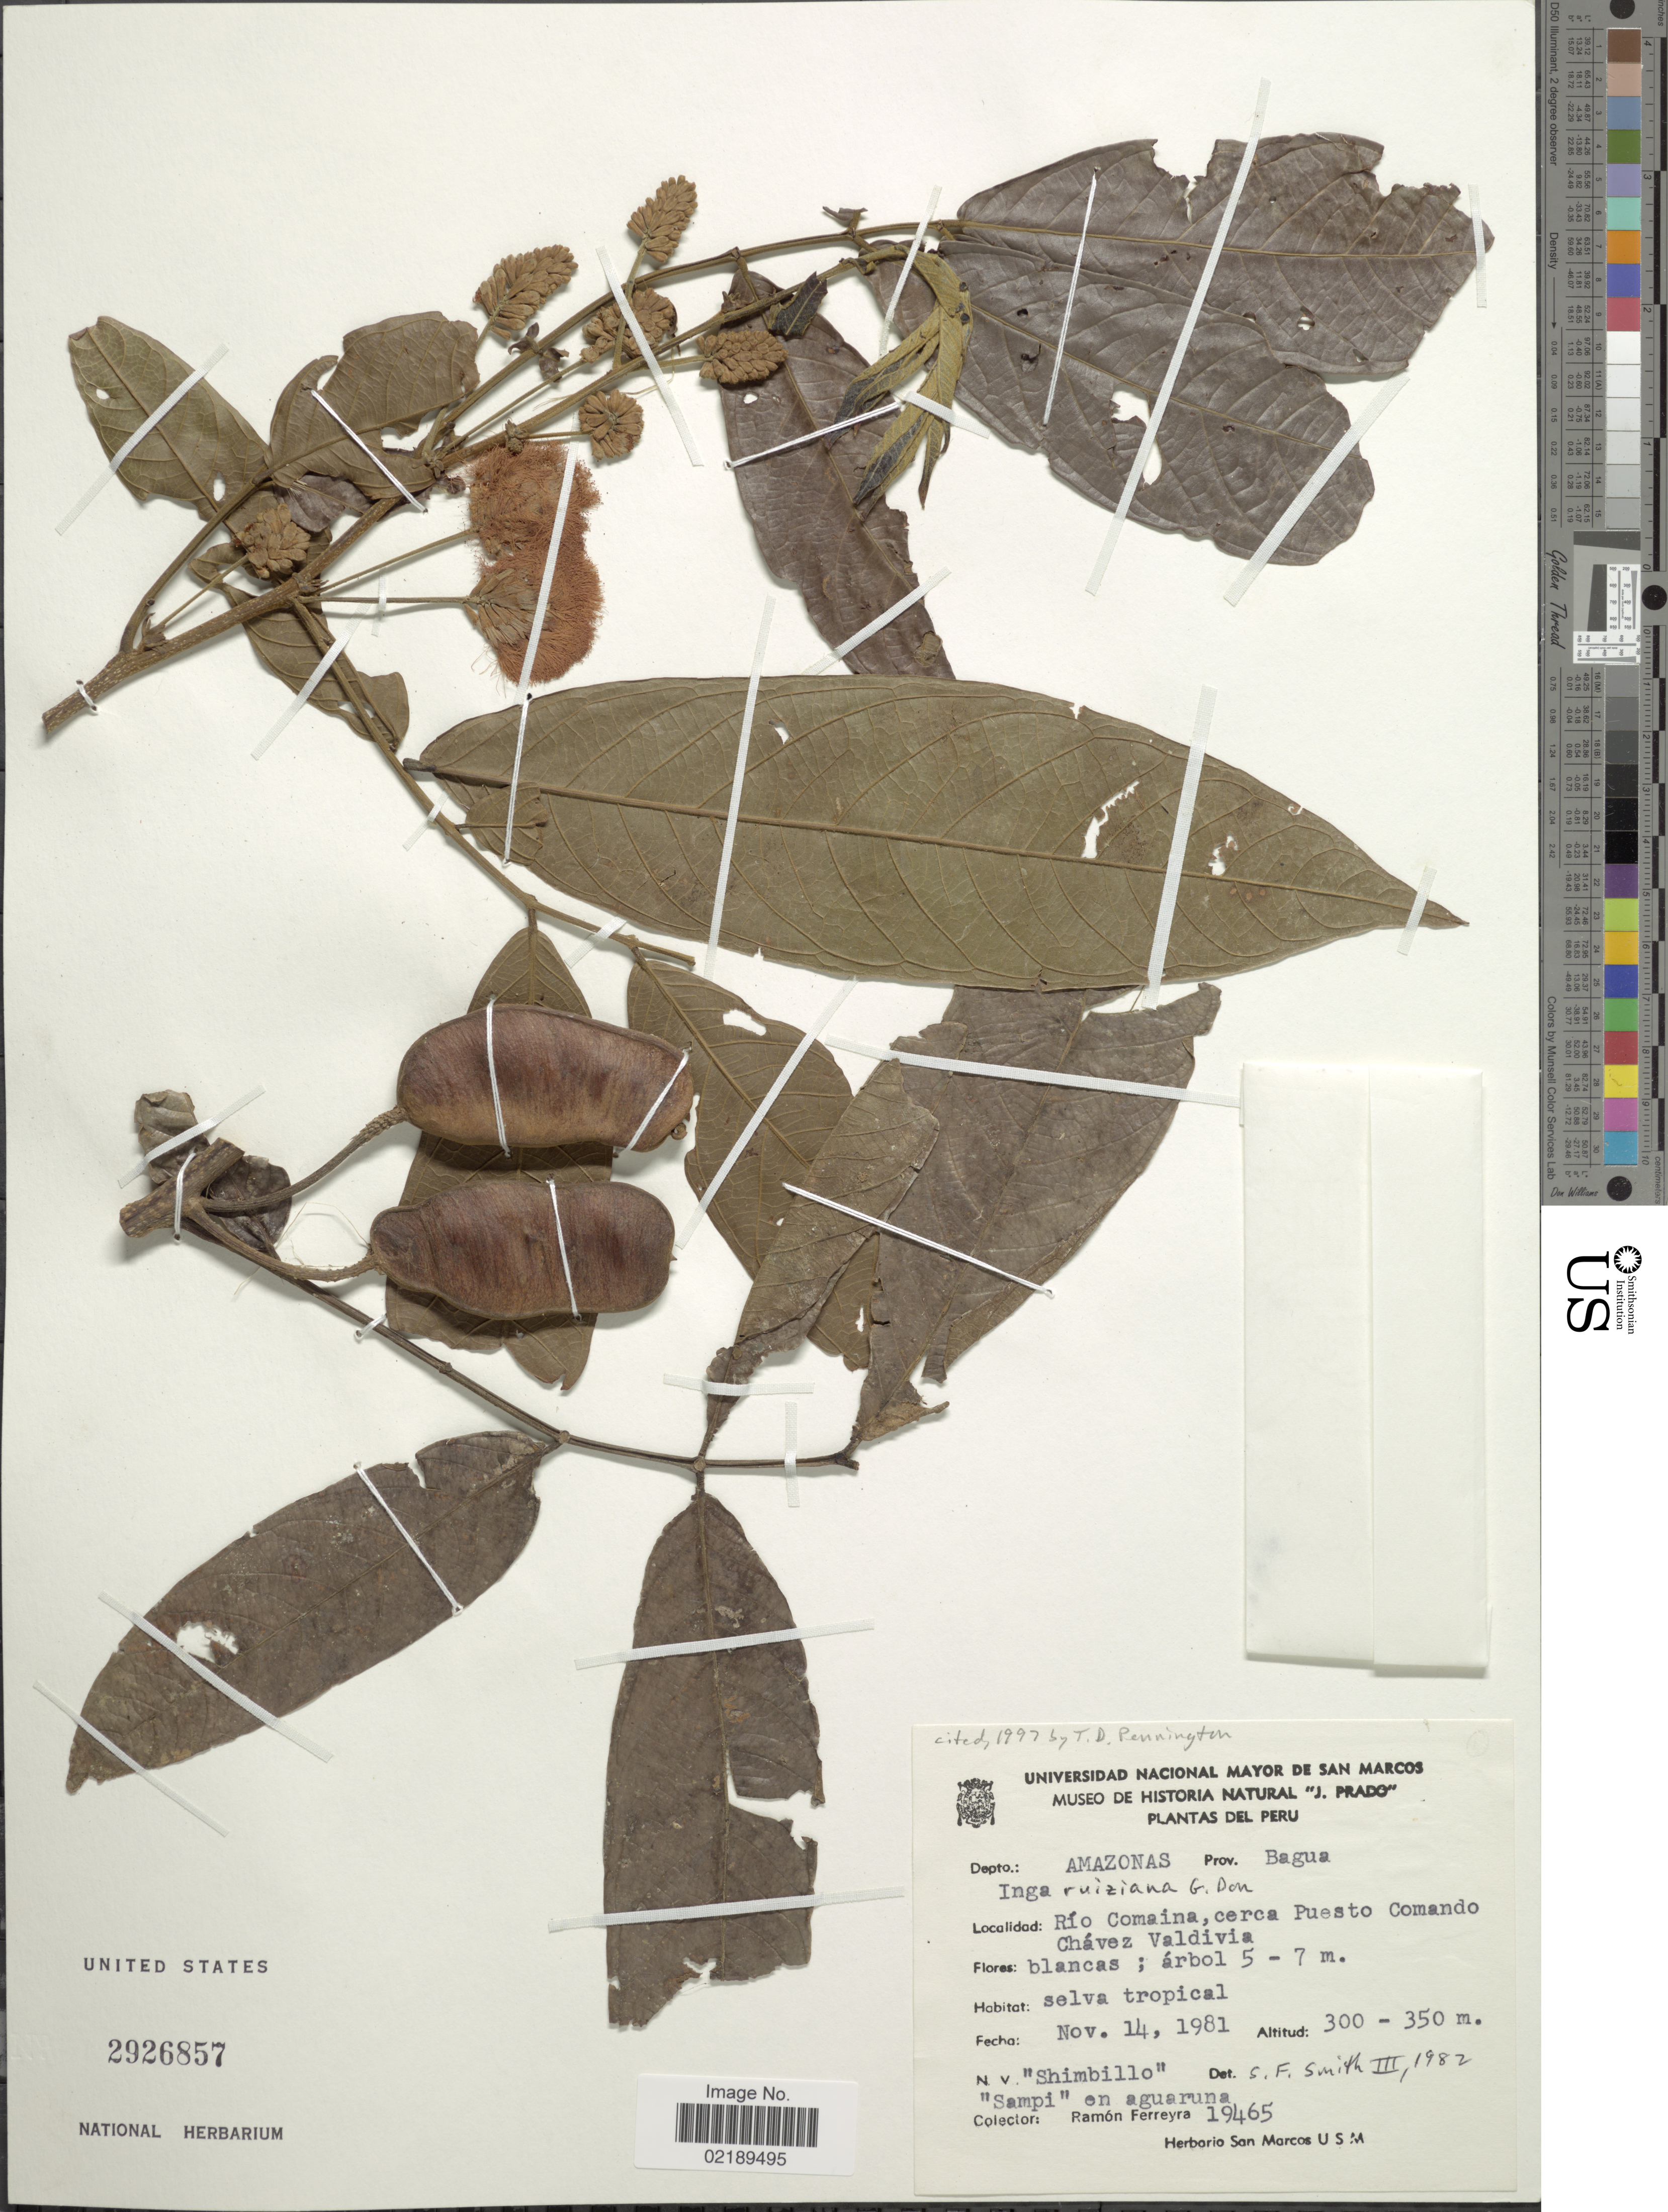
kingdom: Plantae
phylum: Tracheophyta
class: Magnoliopsida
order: Fabales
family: Fabaceae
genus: Inga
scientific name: Inga ruiziana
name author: G. Don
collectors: R. A. Ferreyra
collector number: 19465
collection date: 1981-11-14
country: Peru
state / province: Amazonas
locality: Prov. Bagua, Rio Comaina, cerca Puesto Comando Chavez Valdivia.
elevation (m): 300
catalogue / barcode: US 2926857